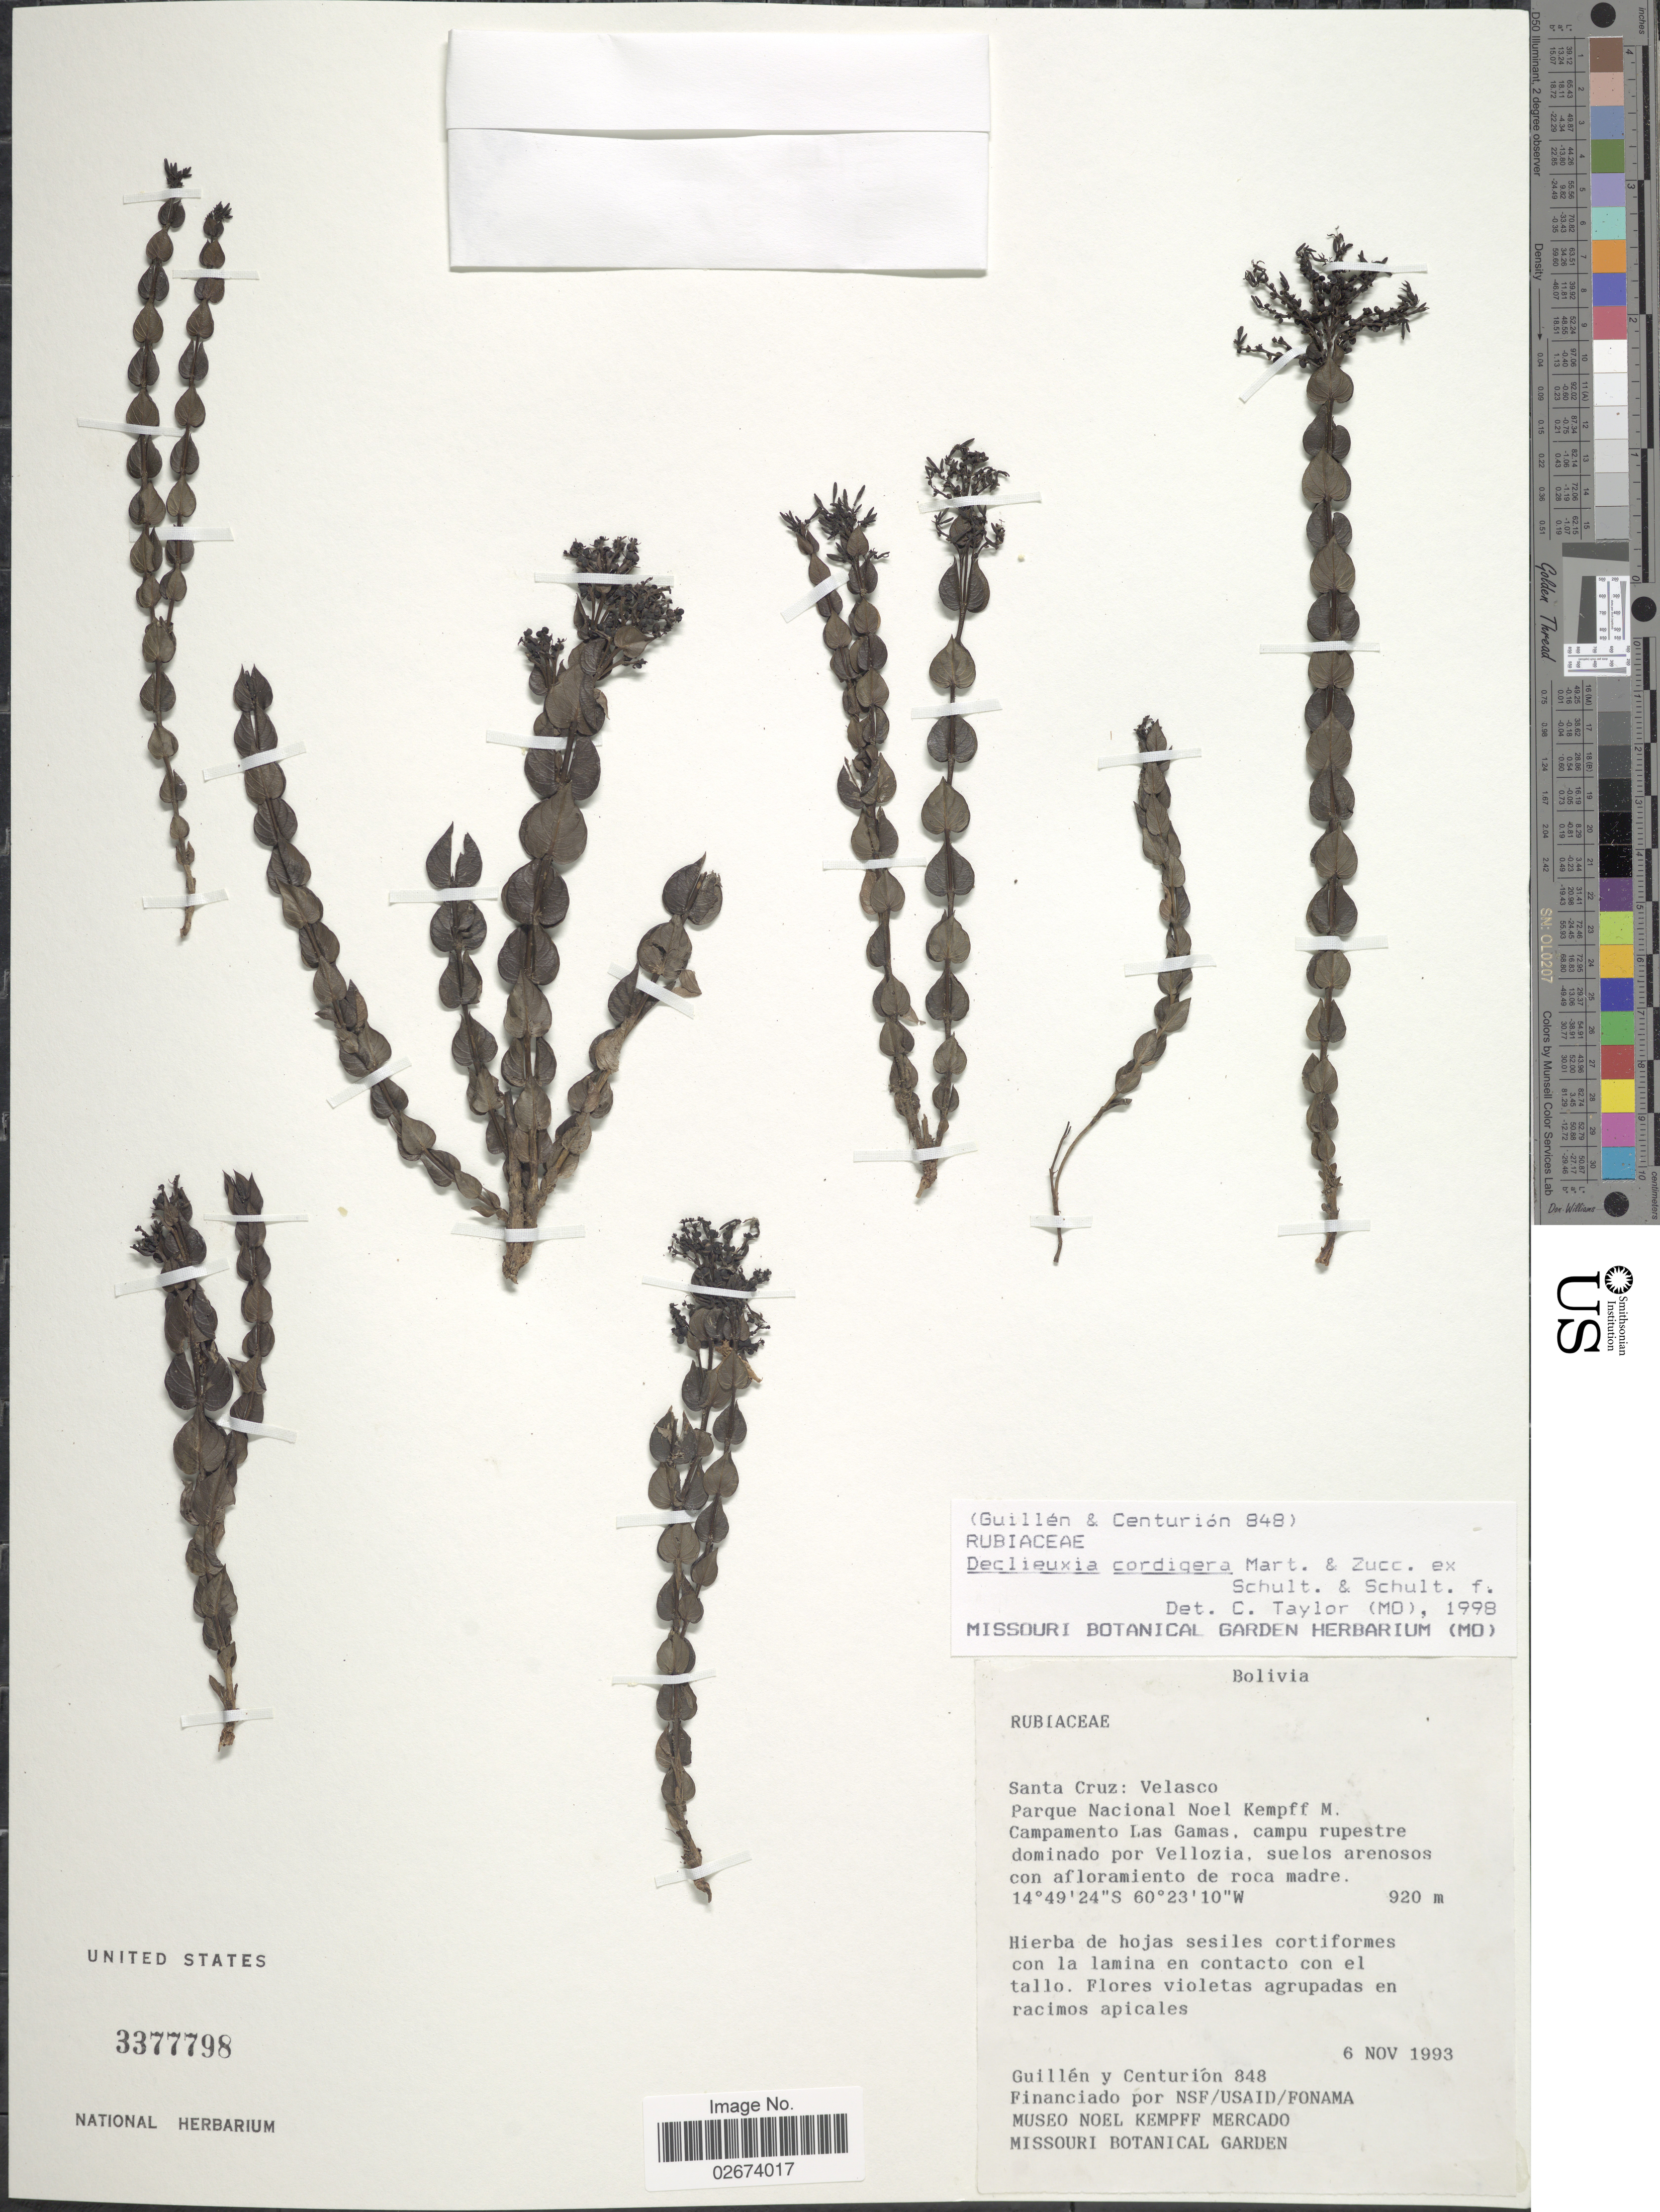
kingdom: Plantae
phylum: Tracheophyta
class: Magnoliopsida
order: Gentianales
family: Rubiaceae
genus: Declieuxia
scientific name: Declieuxia cordigera var. cordigera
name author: Mart. ex Zucc.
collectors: -- Guillen & Centurion, --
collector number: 848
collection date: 1993-11-06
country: Bolivia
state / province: Santa Cruz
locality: Velasco Parque Nacional Noel Kempff M. Campamento Las Gamas, campu rupestre dominado por Vellozia, suelos arenosos con afloramiento de roca madre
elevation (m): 920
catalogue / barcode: US 3377798